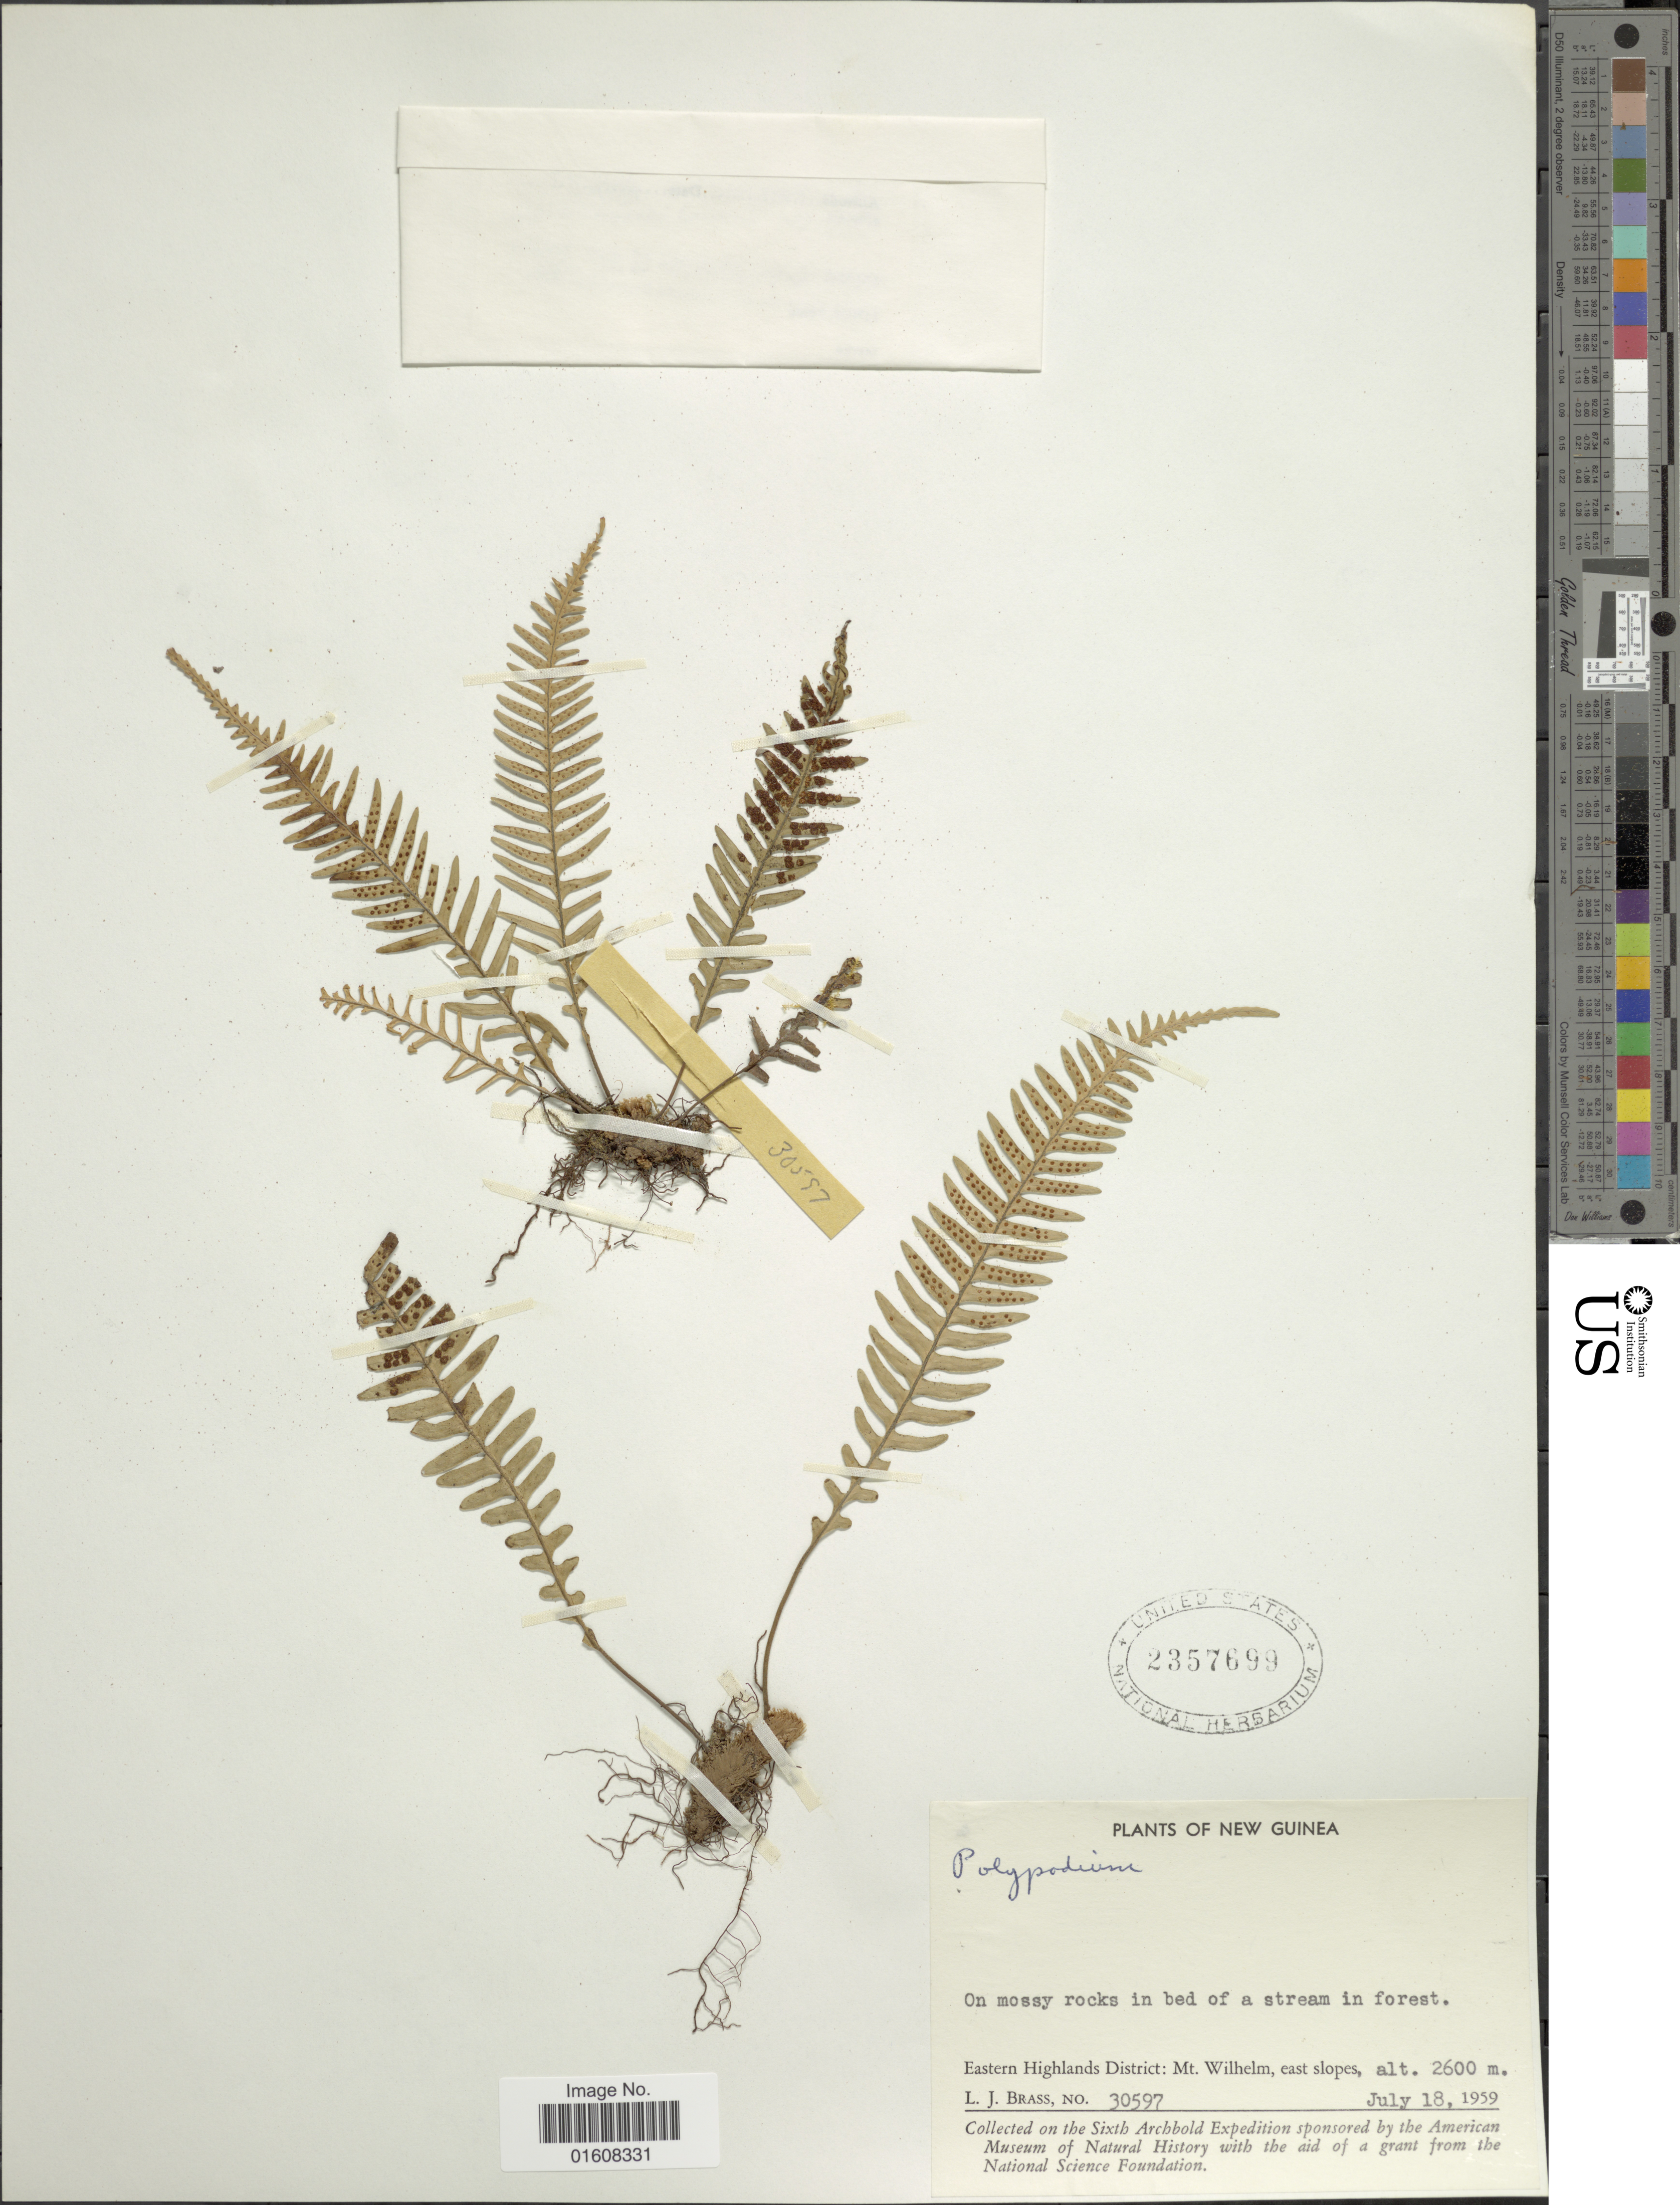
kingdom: Plantae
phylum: Tracheophyta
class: Polypodiopsida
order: Polypodiales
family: Polypodiaceae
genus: Grammitis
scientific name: Grammitis sp.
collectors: L. J. Brass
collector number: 30597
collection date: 1959-07-18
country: Papua New Guinea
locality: New Guinea. Eastern Highlands District: Mt. Wilhelm, east slopes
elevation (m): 2600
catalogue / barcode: US 2357699